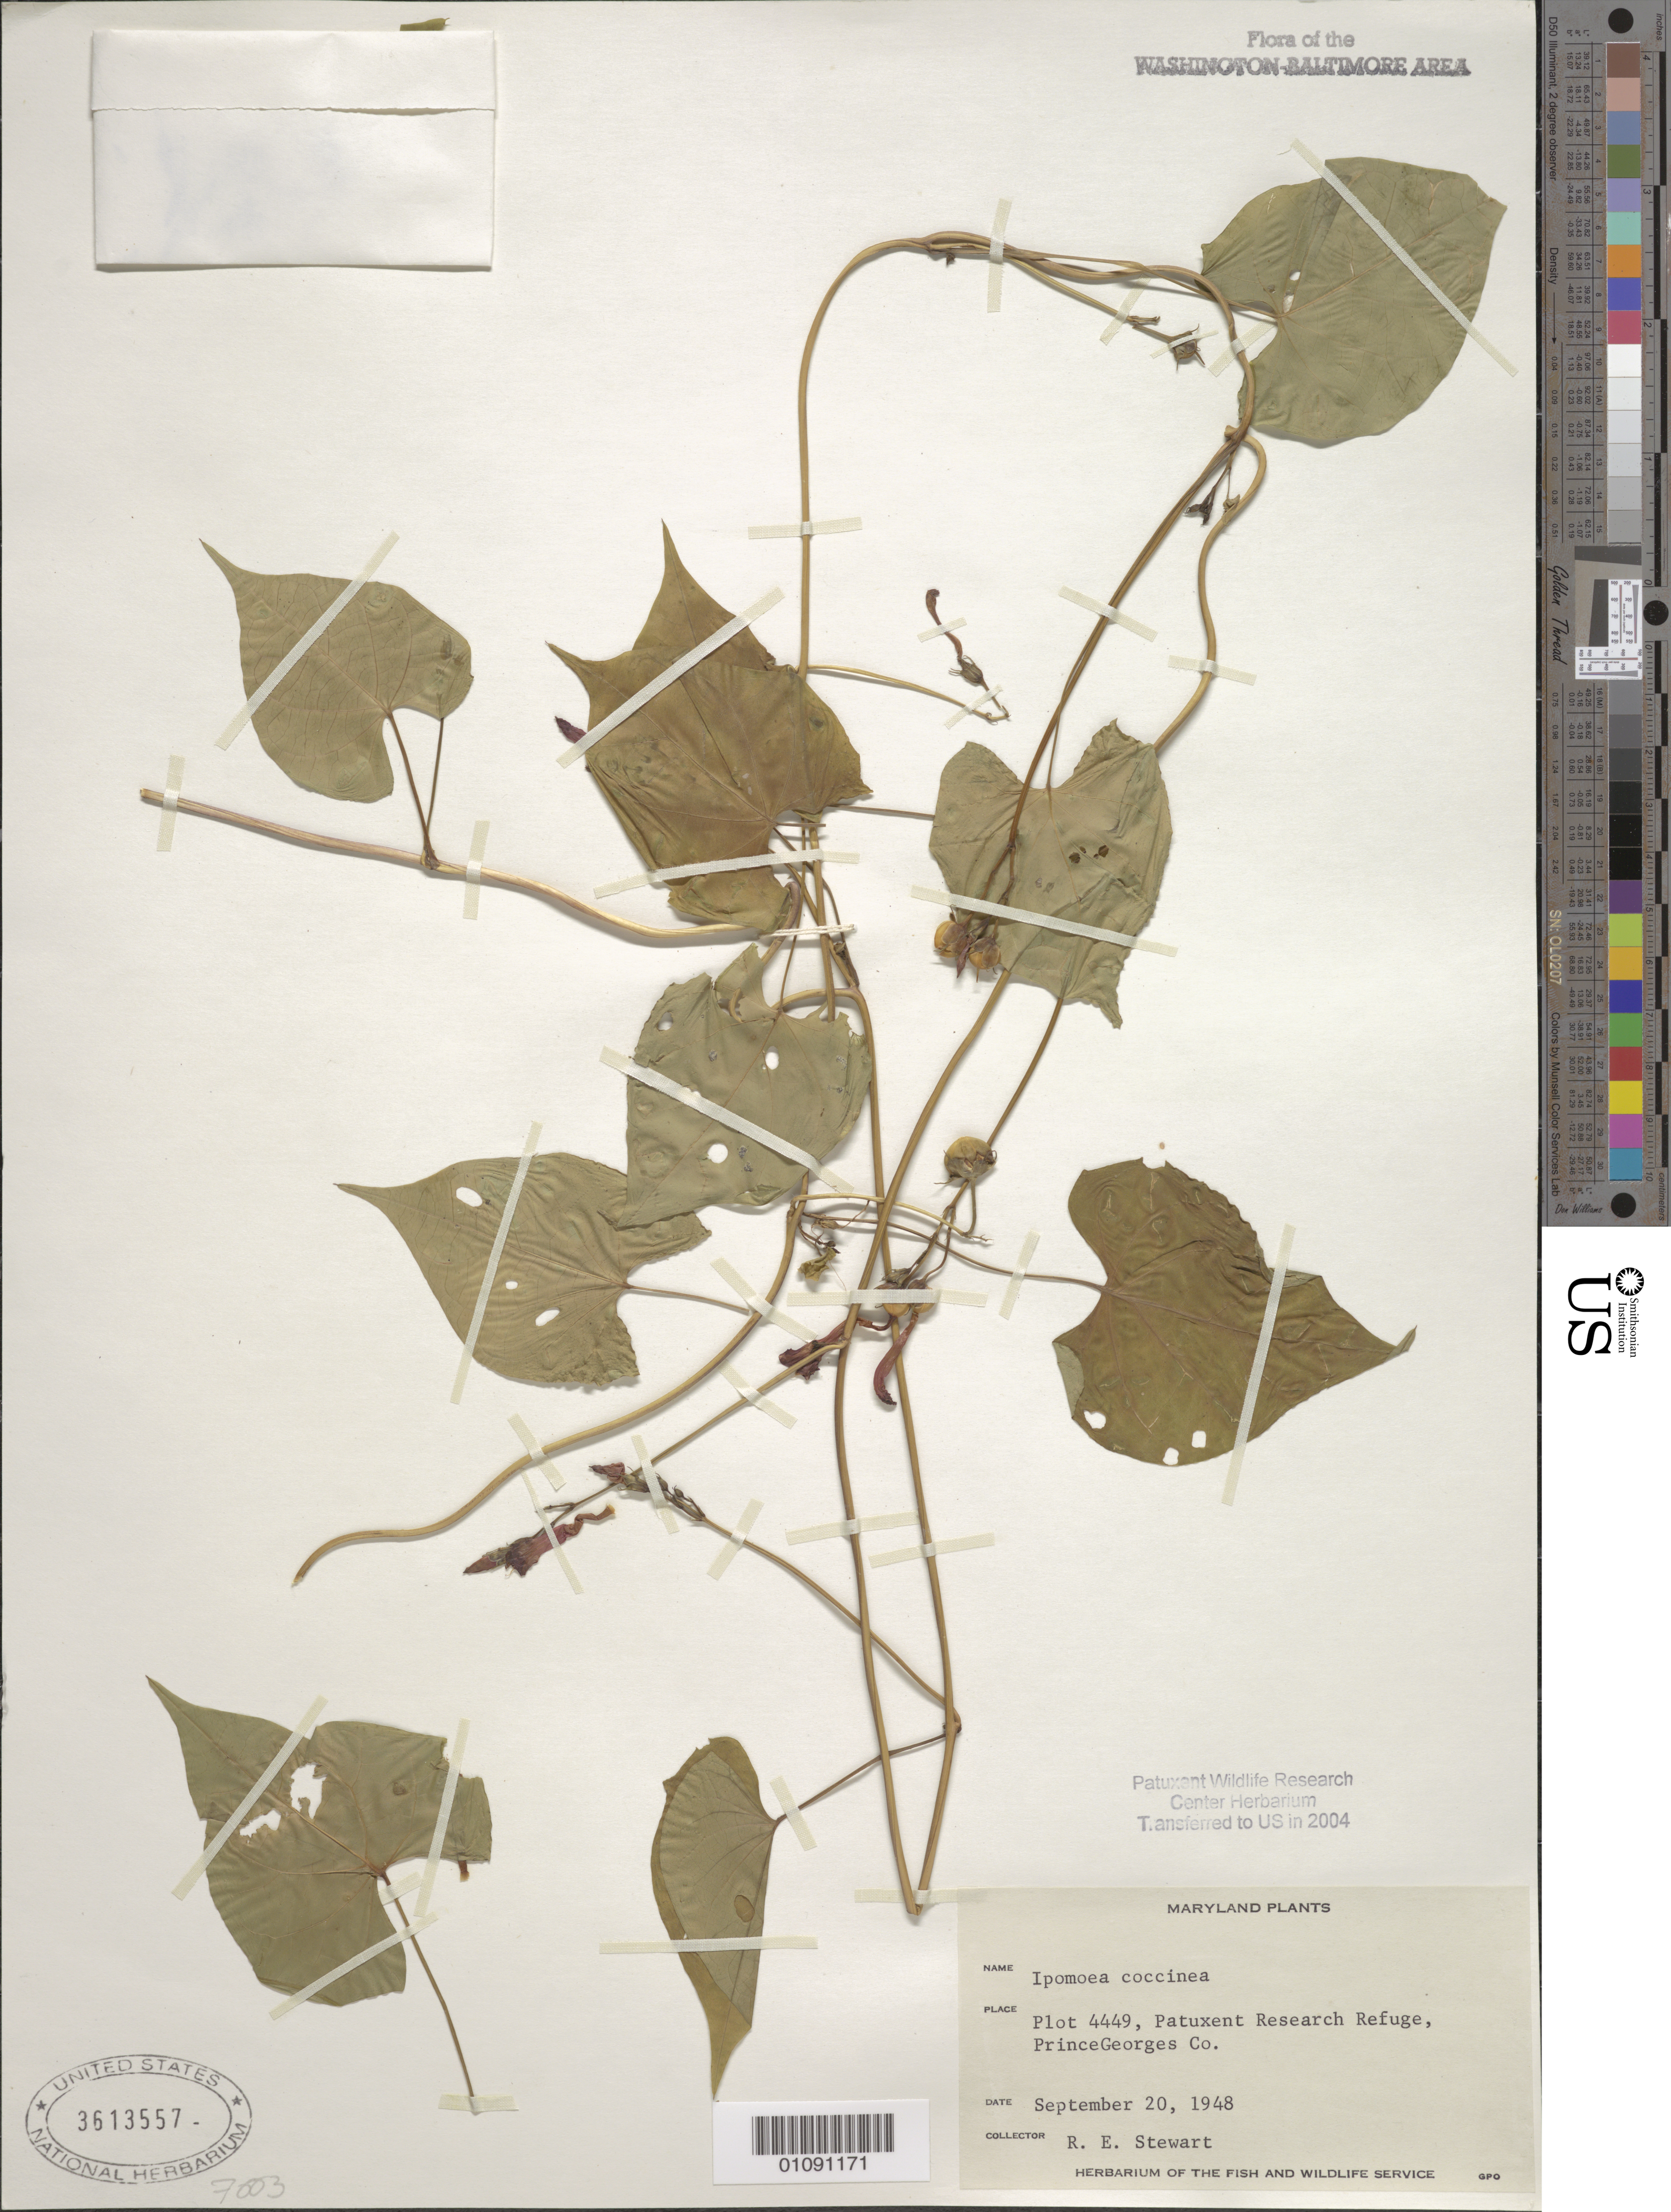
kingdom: Plantae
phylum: Tracheophyta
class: Magnoliopsida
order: Solanales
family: Convolvulaceae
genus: Ipomoea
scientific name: Ipomoea coccinea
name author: L.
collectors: R. Stewart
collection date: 1948-09-20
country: United States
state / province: Maryland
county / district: Prince George's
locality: Patuxent Wildlife Refuge. Plot 4449.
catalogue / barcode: US 3613557